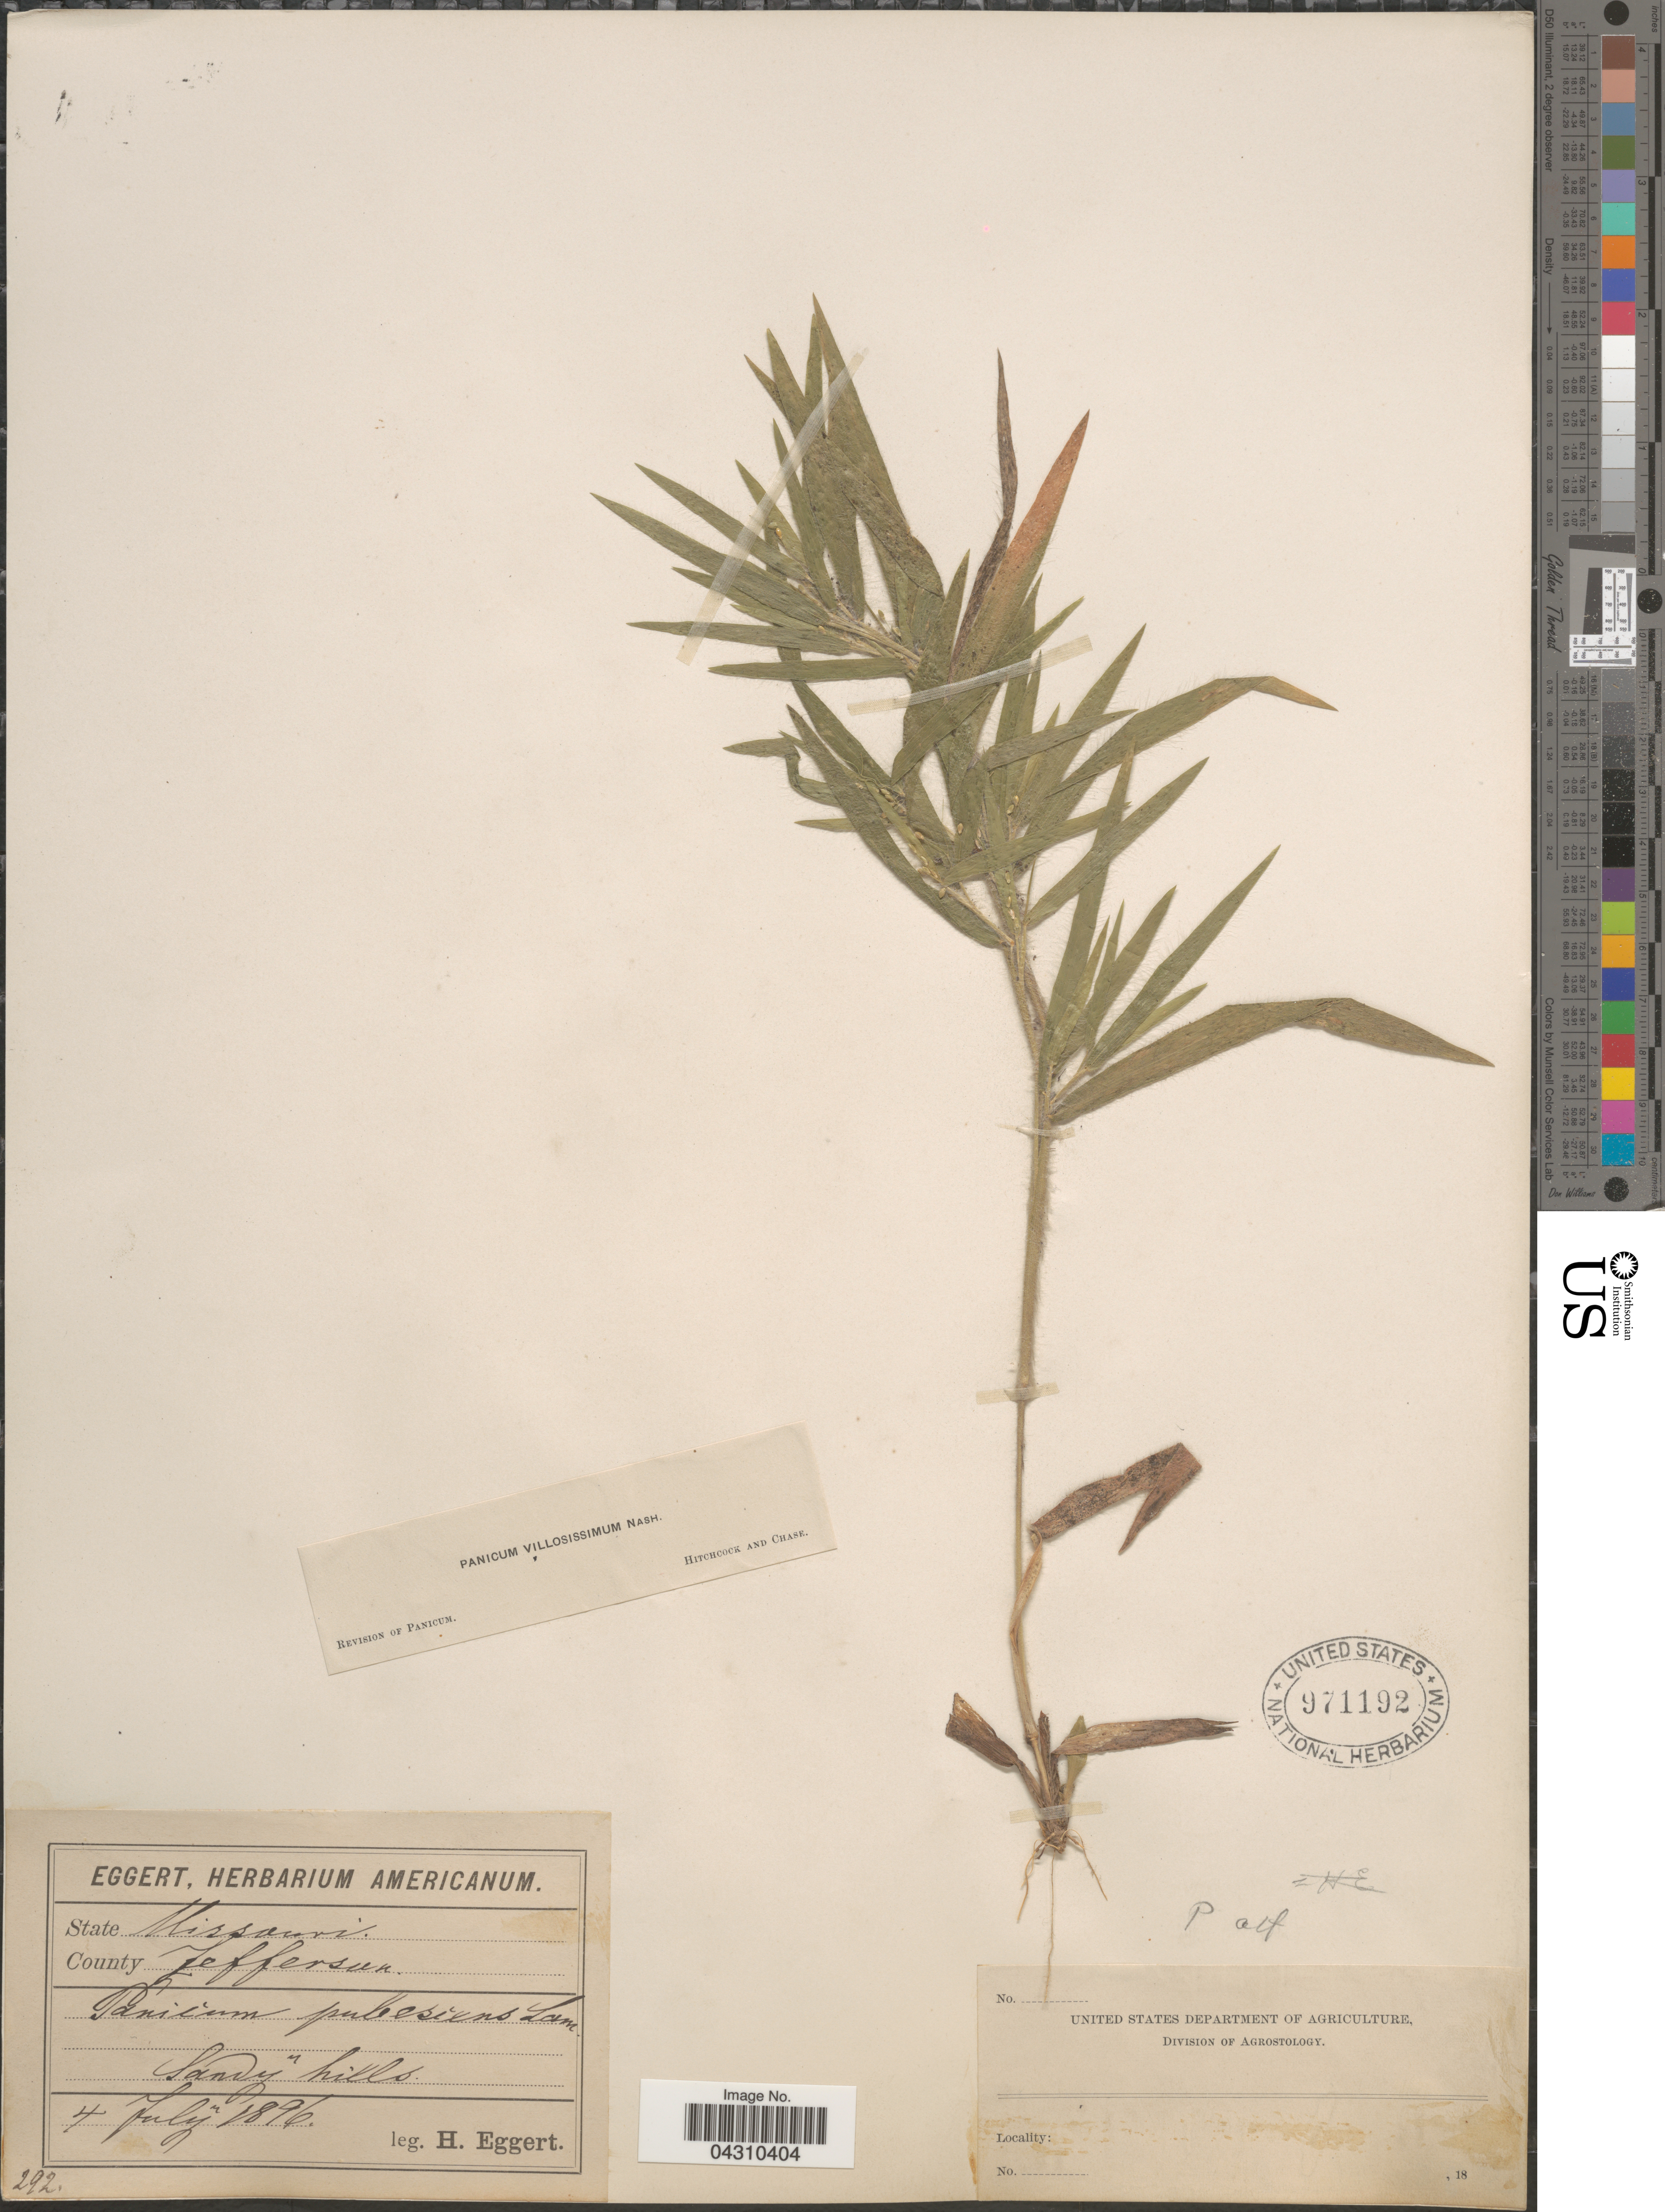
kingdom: Plantae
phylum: Tracheophyta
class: Liliopsida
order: Poales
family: Poaceae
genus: Dichanthelium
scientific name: Dichanthelium acuminatum var. acuminatum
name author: (Sw.) Gould & C.A. Clark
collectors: H. Eggert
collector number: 292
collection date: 1896-07-04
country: United States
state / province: Missouri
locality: County Jefferson. Sandy hills.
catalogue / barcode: US 971192